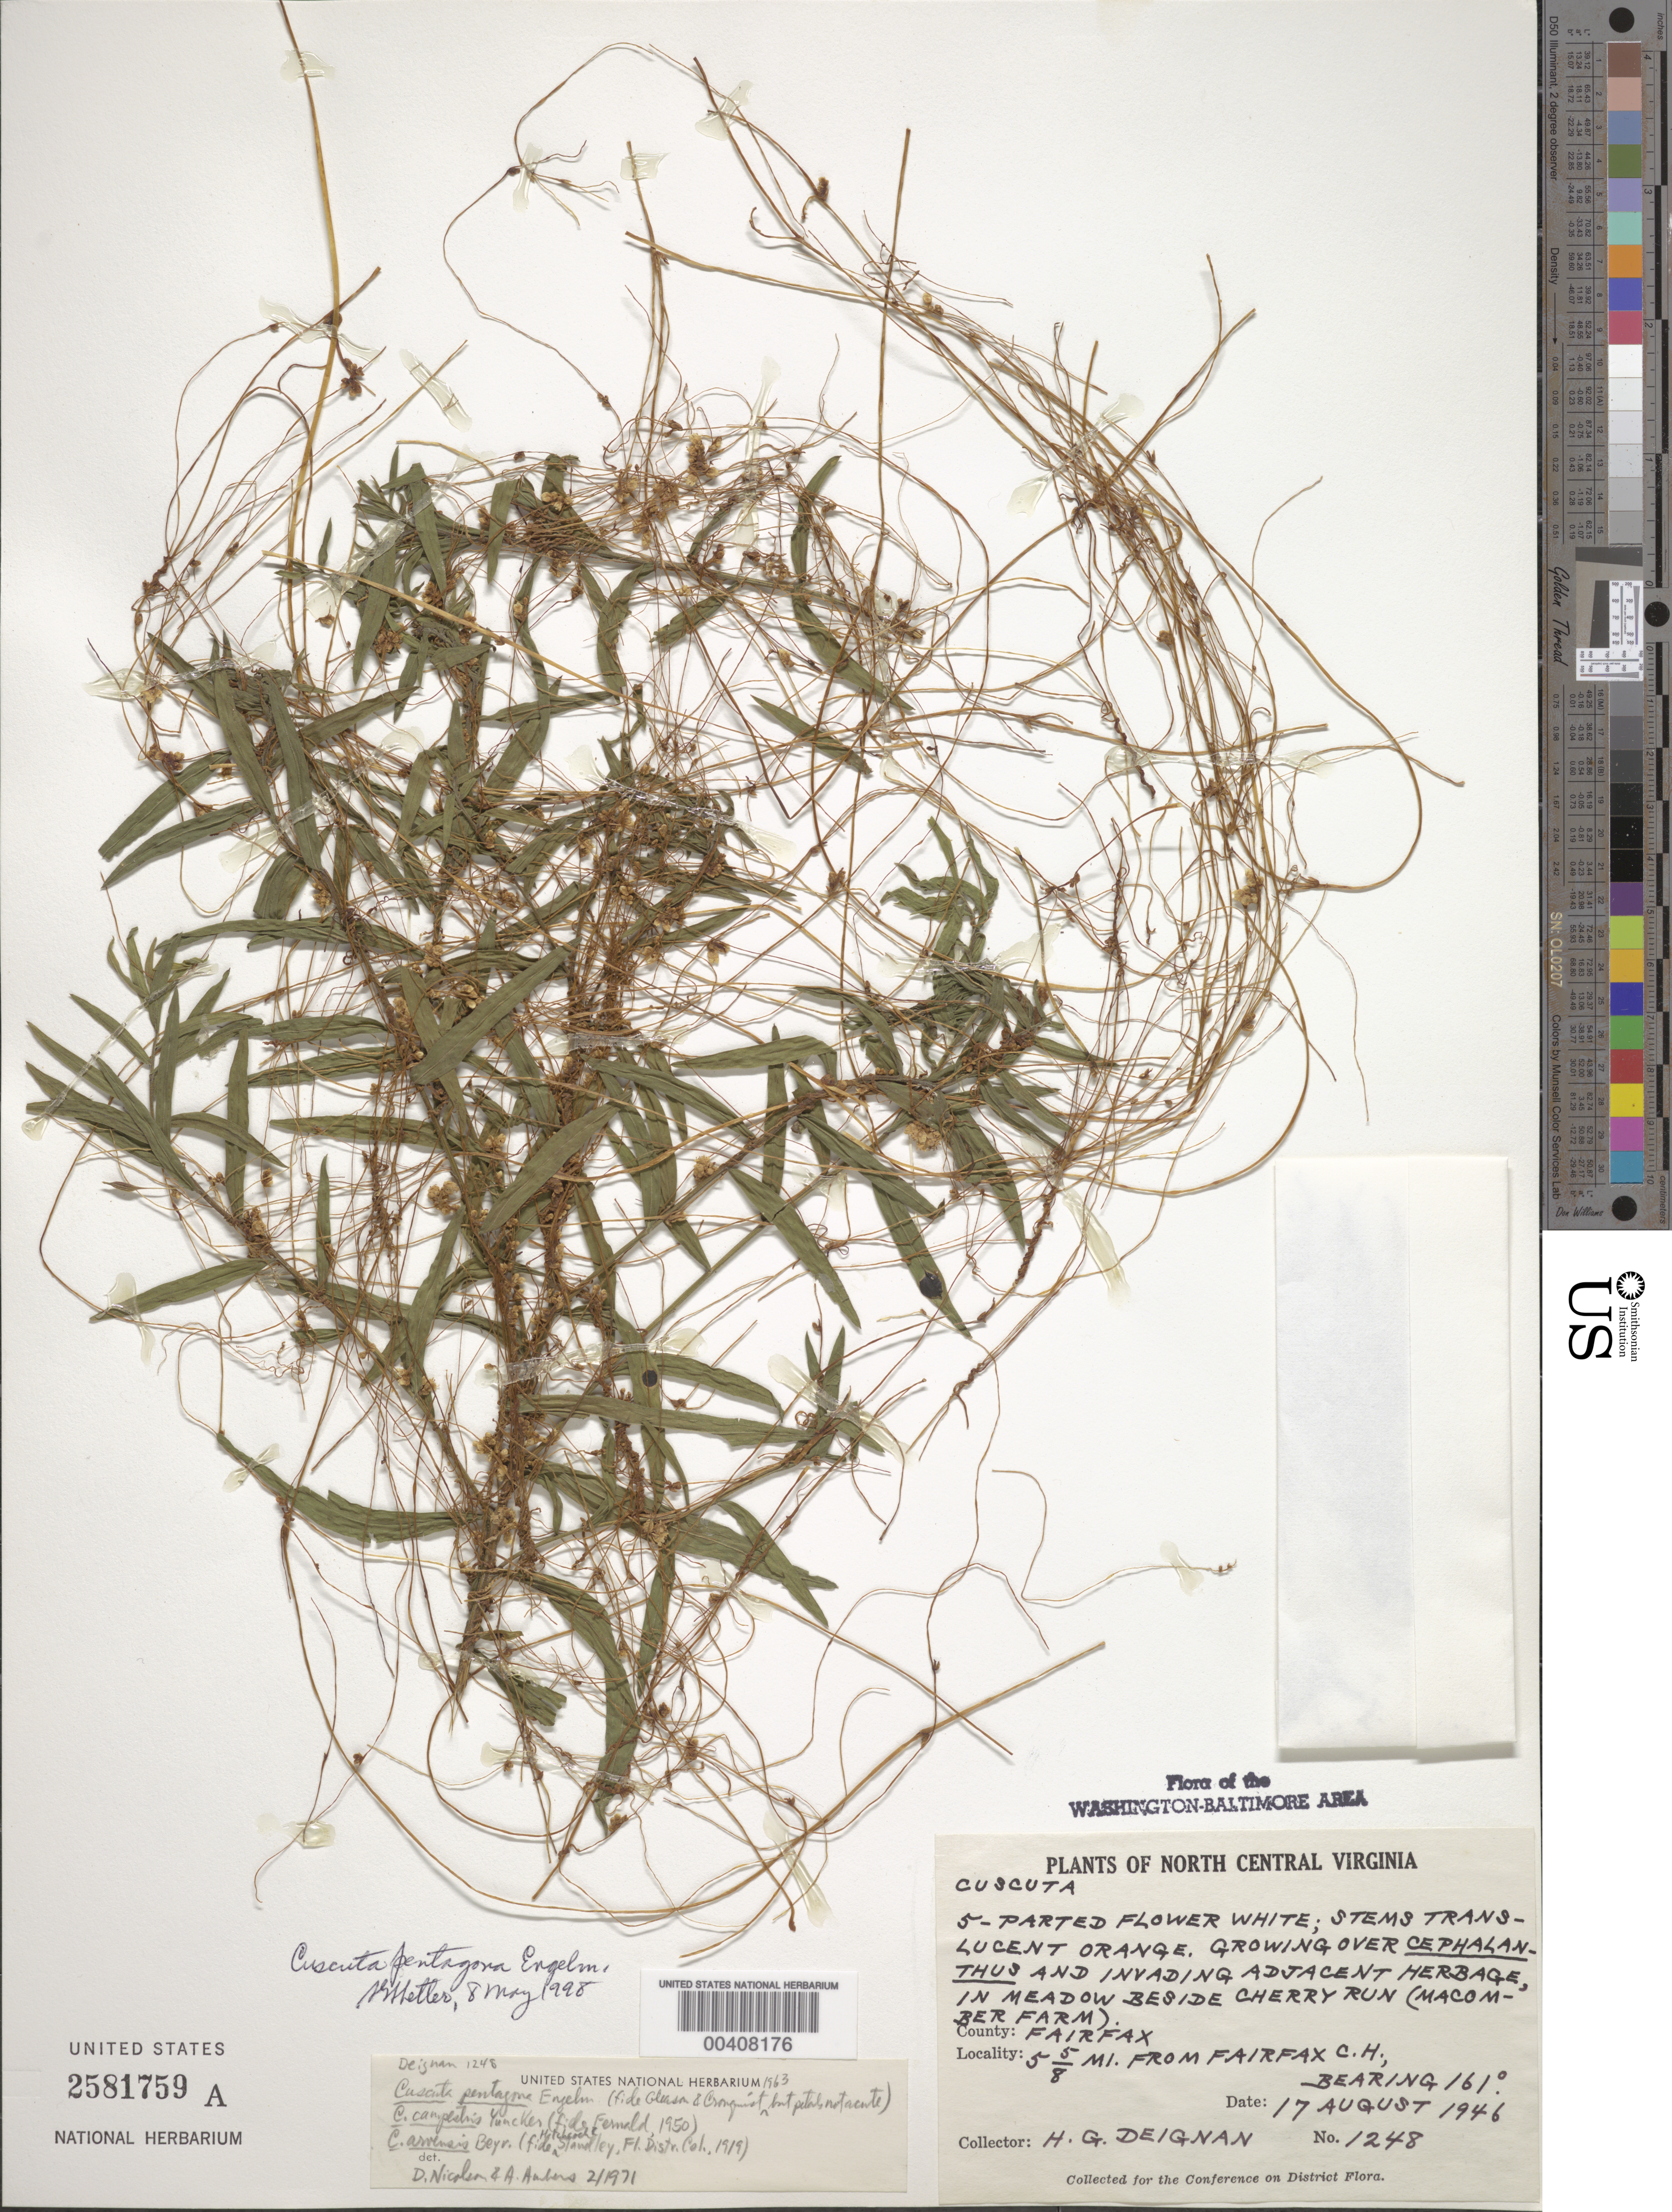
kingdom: Plantae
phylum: Tracheophyta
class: Magnoliopsida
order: Solanales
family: Convolvulaceae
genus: Cuscuta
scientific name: Cuscuta pentagona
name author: Engelm.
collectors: H. Deignan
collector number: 1248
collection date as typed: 17 Aug 1946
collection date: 1946-08-17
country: United States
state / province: Virginia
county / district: Fairfax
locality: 5 5/8 mi. from Fairfax C.H., bearing 161 Degrees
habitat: On Cephalanthus, in meadow beside Cherry Run (Macomber farm)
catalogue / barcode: US 2581759A